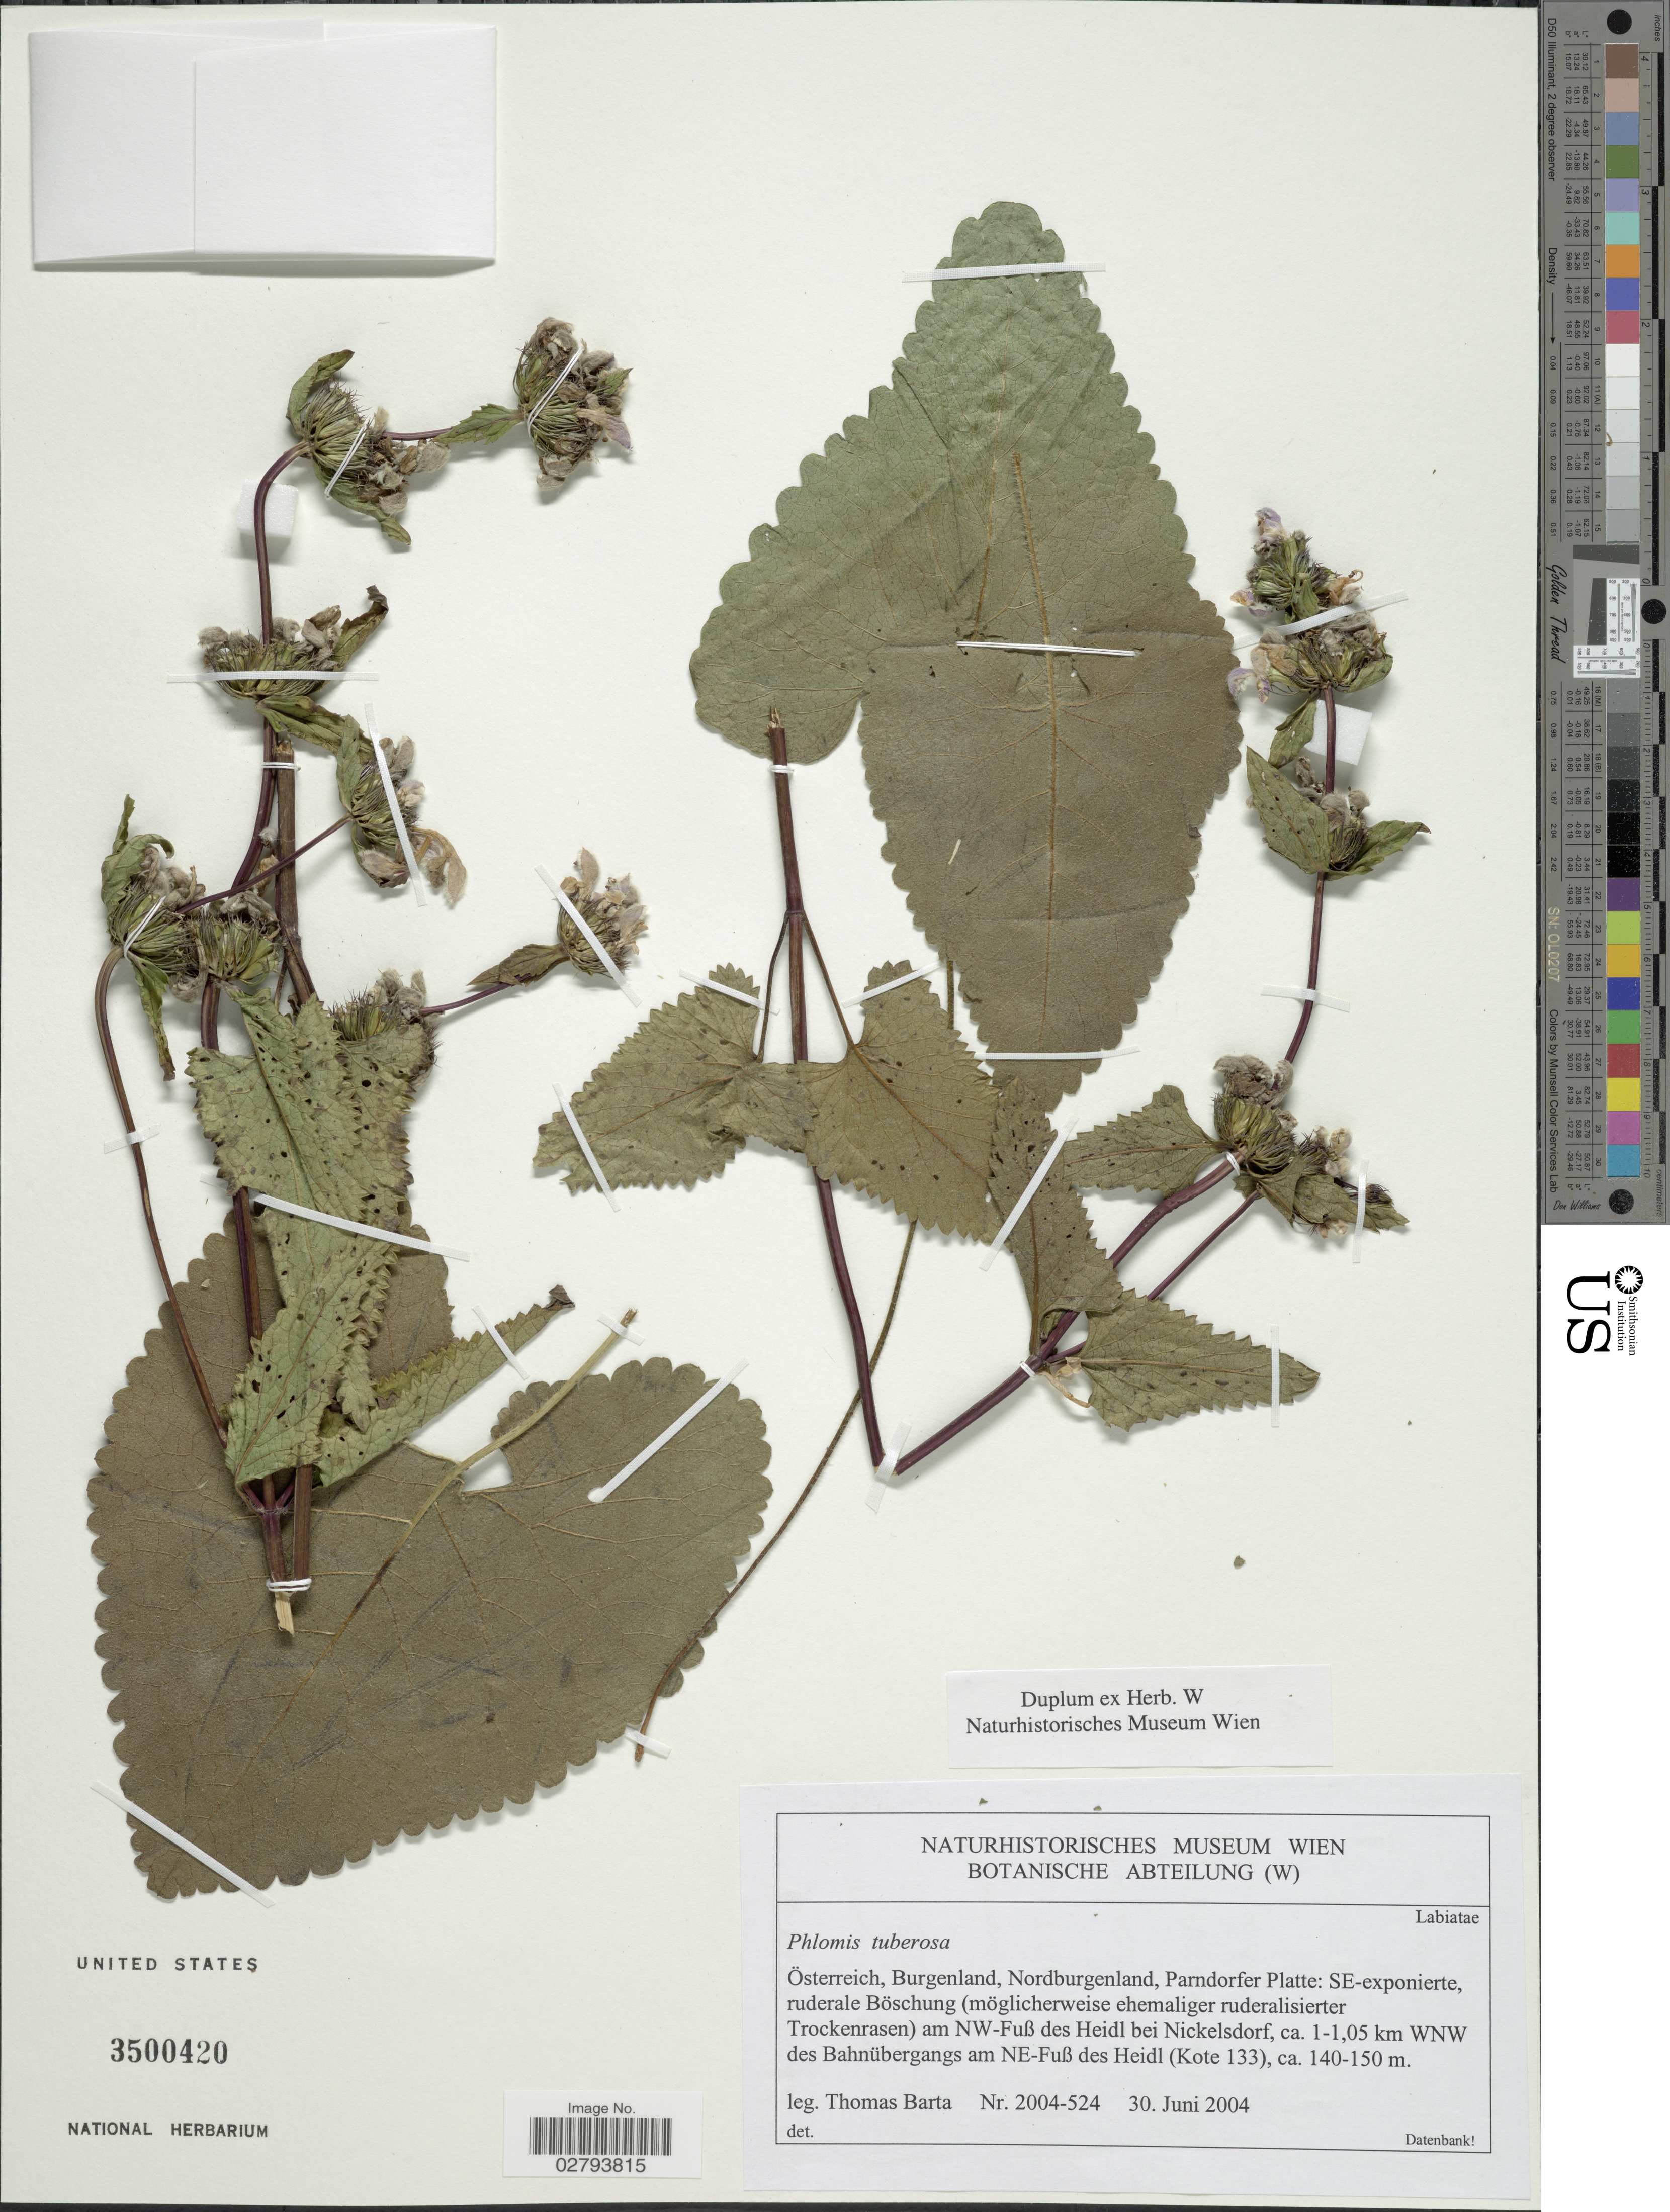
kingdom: Plantae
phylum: Tracheophyta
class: Magnoliopsida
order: Lamiales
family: Lamiaceae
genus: Phlomoides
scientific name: Phlomoides tuberosa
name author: (L.) Moench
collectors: T. Barta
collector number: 2004-524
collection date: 2004-06-30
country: Austria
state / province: Burgenland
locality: Österreich, Nordburgenland, Parndorfer Platte: SE-exponierte, ruderale Böschung (möglicherweise ehemaliger ruderalisierter Trockenrasen) am NW-Fuß des Heidl bei Nickelsdorf, ca. 1-1.05 km WNW des Bahnübergangs am NE-Fuß des Heidl (Kote 133).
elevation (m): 140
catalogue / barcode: US 3500420